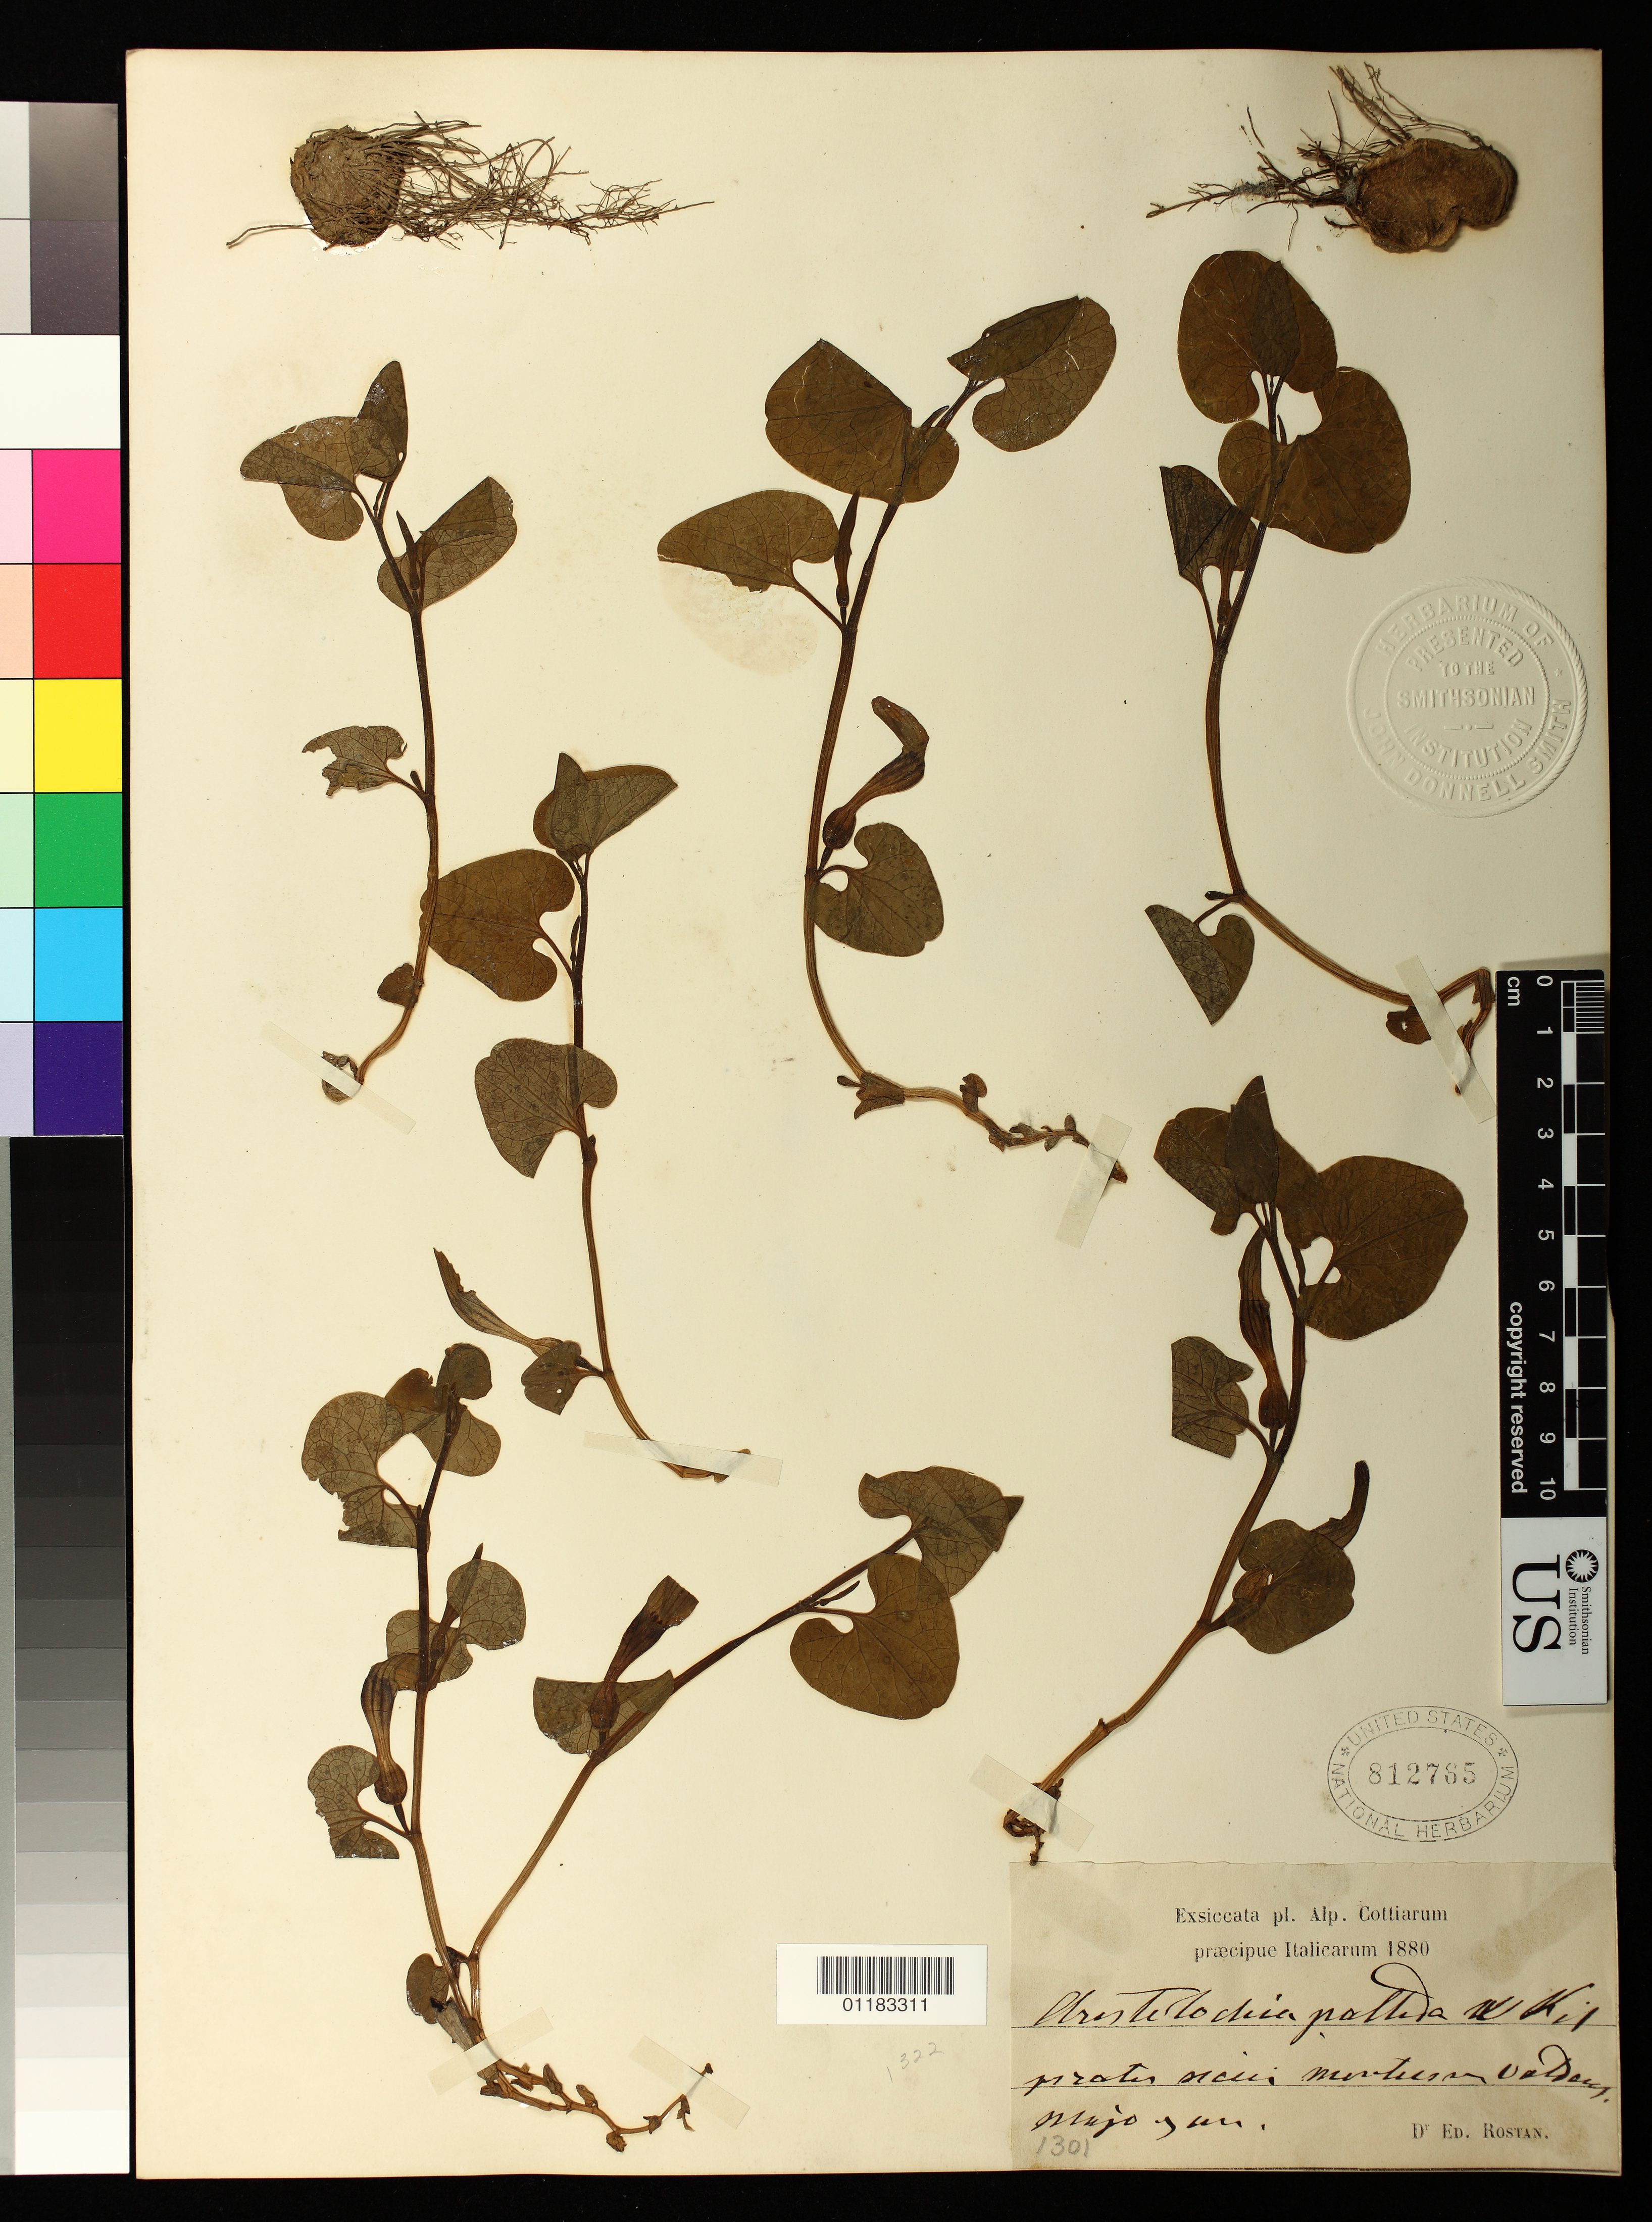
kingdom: Plantae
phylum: Tracheophyta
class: Magnoliopsida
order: Piperales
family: Aristolochiaceae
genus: Aristolochia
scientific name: Aristolochia pallida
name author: Willd.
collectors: E. Rostan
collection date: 1880-05/1880-06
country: Italy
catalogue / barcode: US 812735